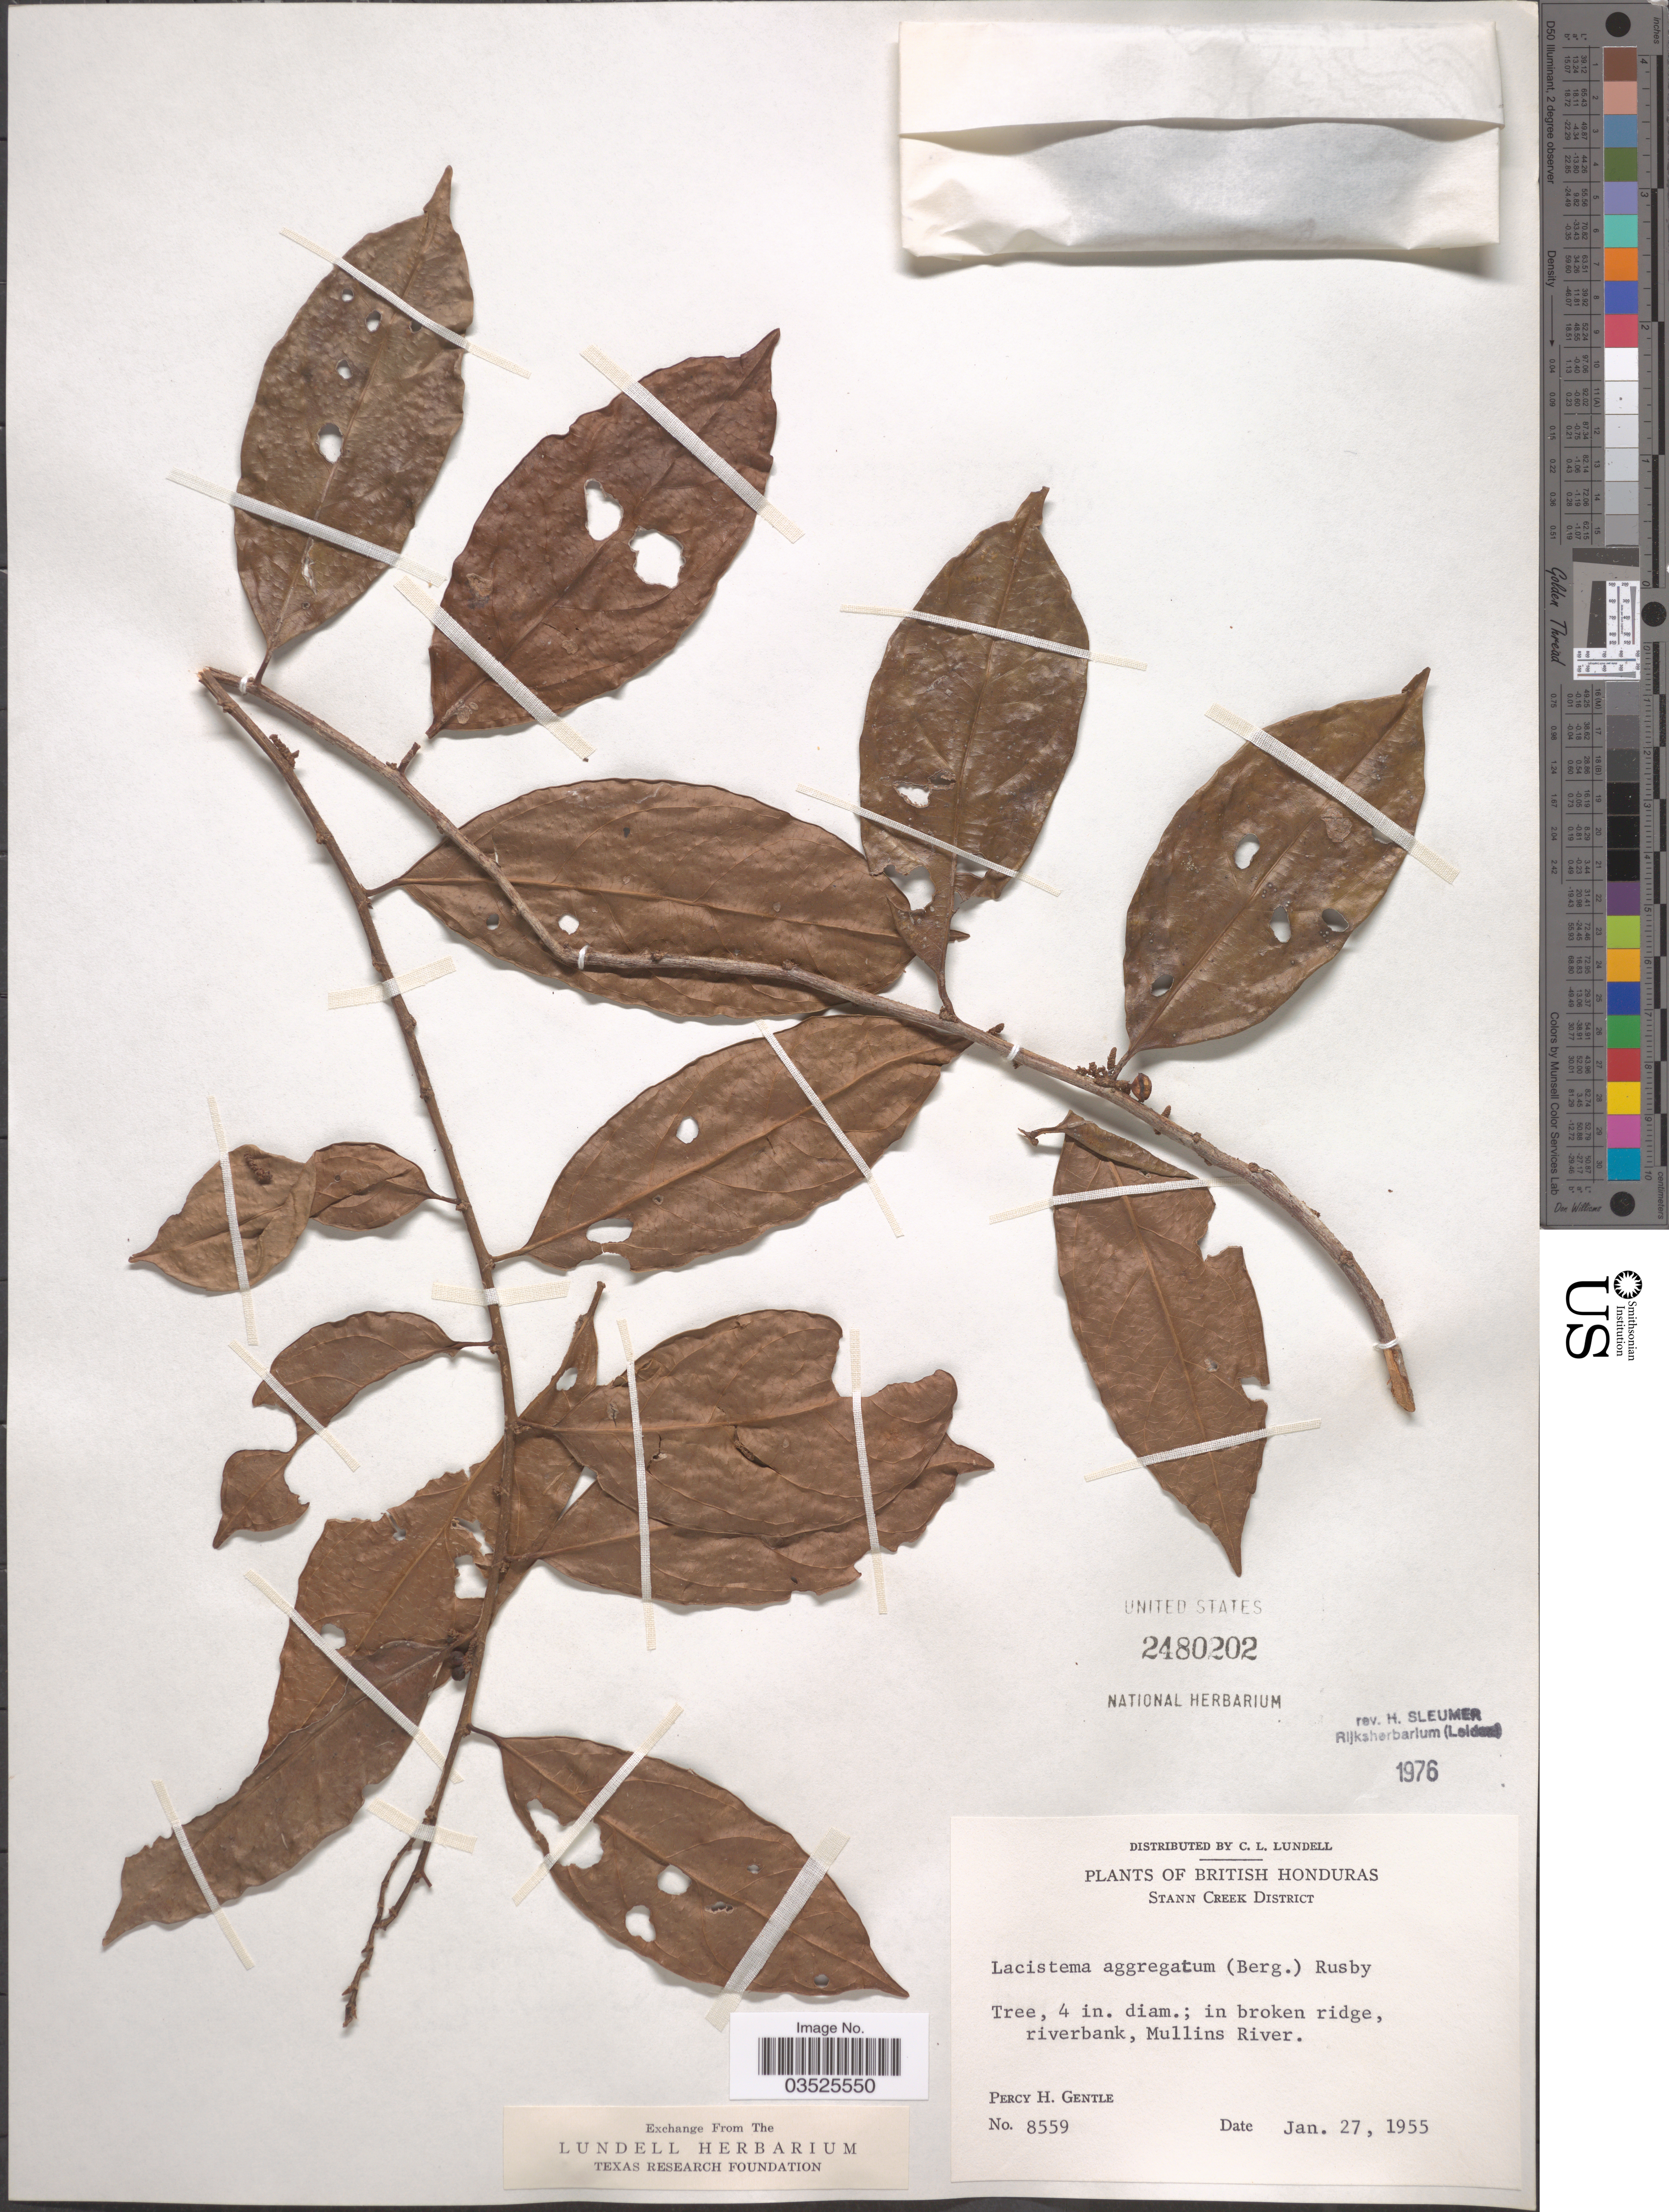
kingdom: Plantae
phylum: Tracheophyta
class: Magnoliopsida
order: Malpighiales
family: Lacistemataceae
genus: Lacistema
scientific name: Lacistema aggregatum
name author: (P.J. Bergius) Rusby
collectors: P. H. Gentle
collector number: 8559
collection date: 1955-01-27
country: Belize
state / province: Stann Creek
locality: British Honduras. Stann Creek District. In broken ridge; riverbank; Mullins River.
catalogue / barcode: US 2480202